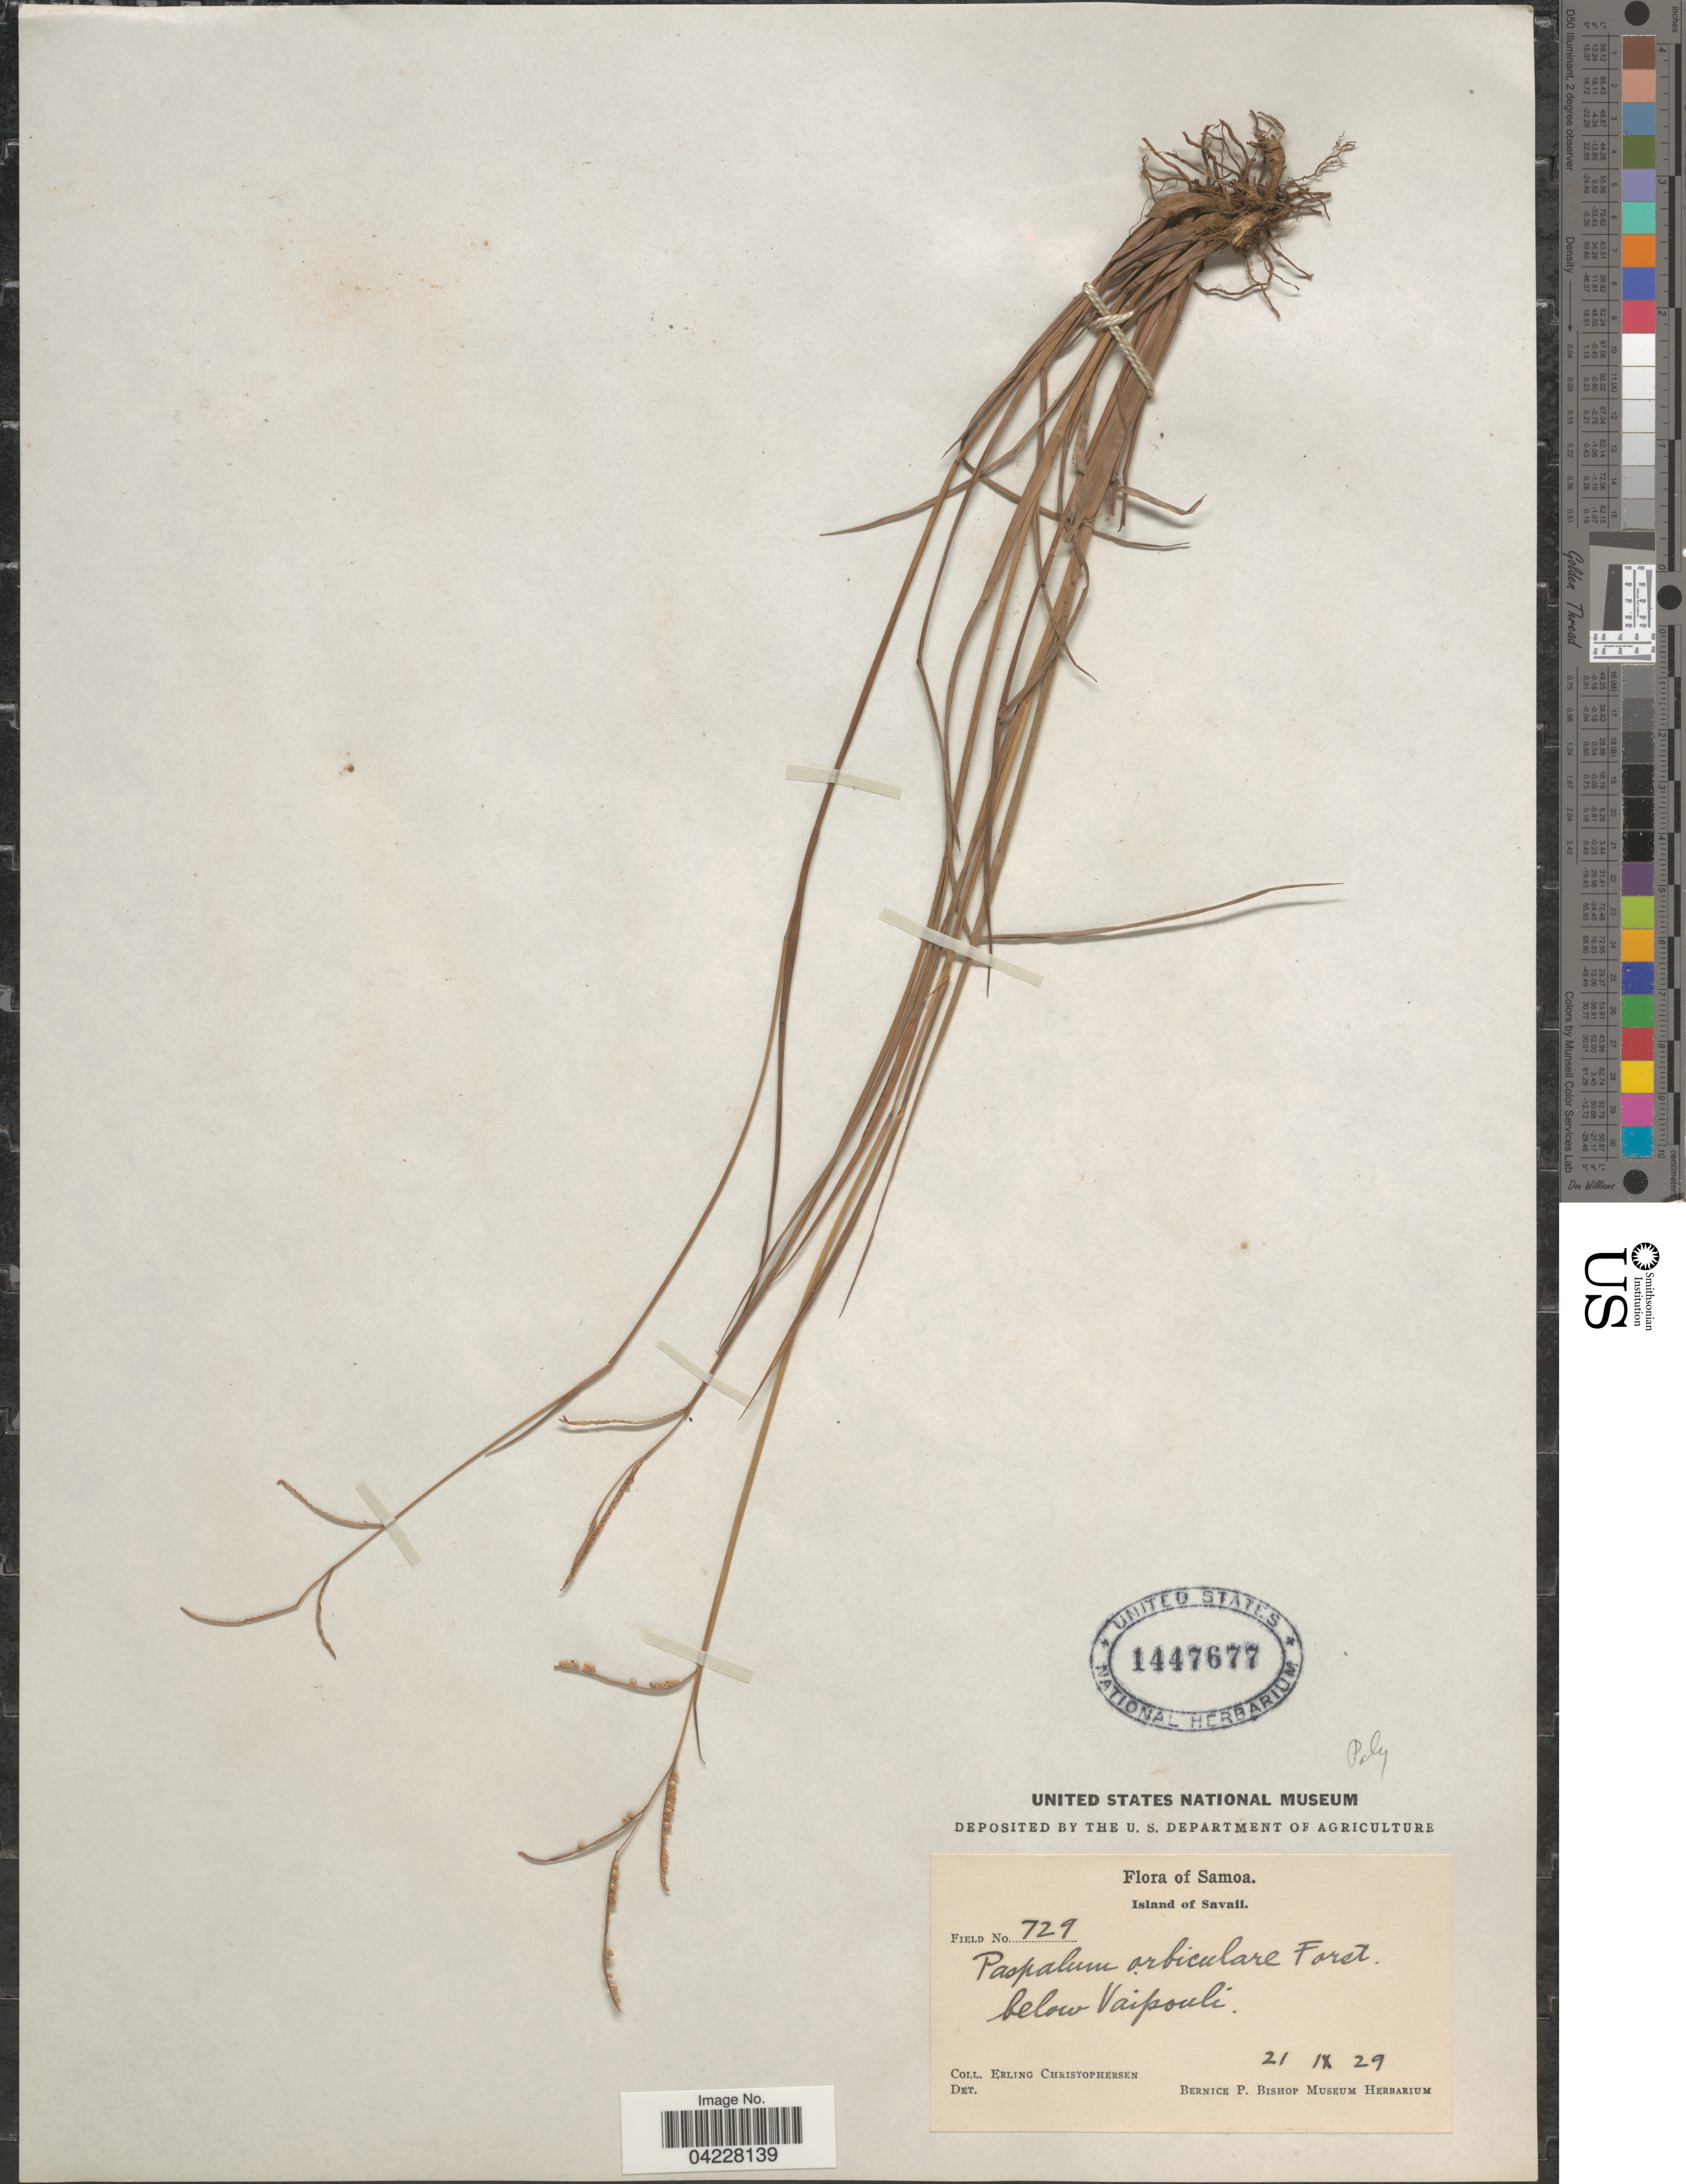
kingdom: Plantae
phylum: Tracheophyta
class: Liliopsida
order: Poales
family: Poaceae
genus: Paspalum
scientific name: Paspalum orbiculare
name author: G. Forst.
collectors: E. Christophersen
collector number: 729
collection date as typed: Transcribed d/m/y: 21/9/29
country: Samoa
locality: Samoa. Island of Savaii. Below Vaipouli.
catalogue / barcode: US 1447677